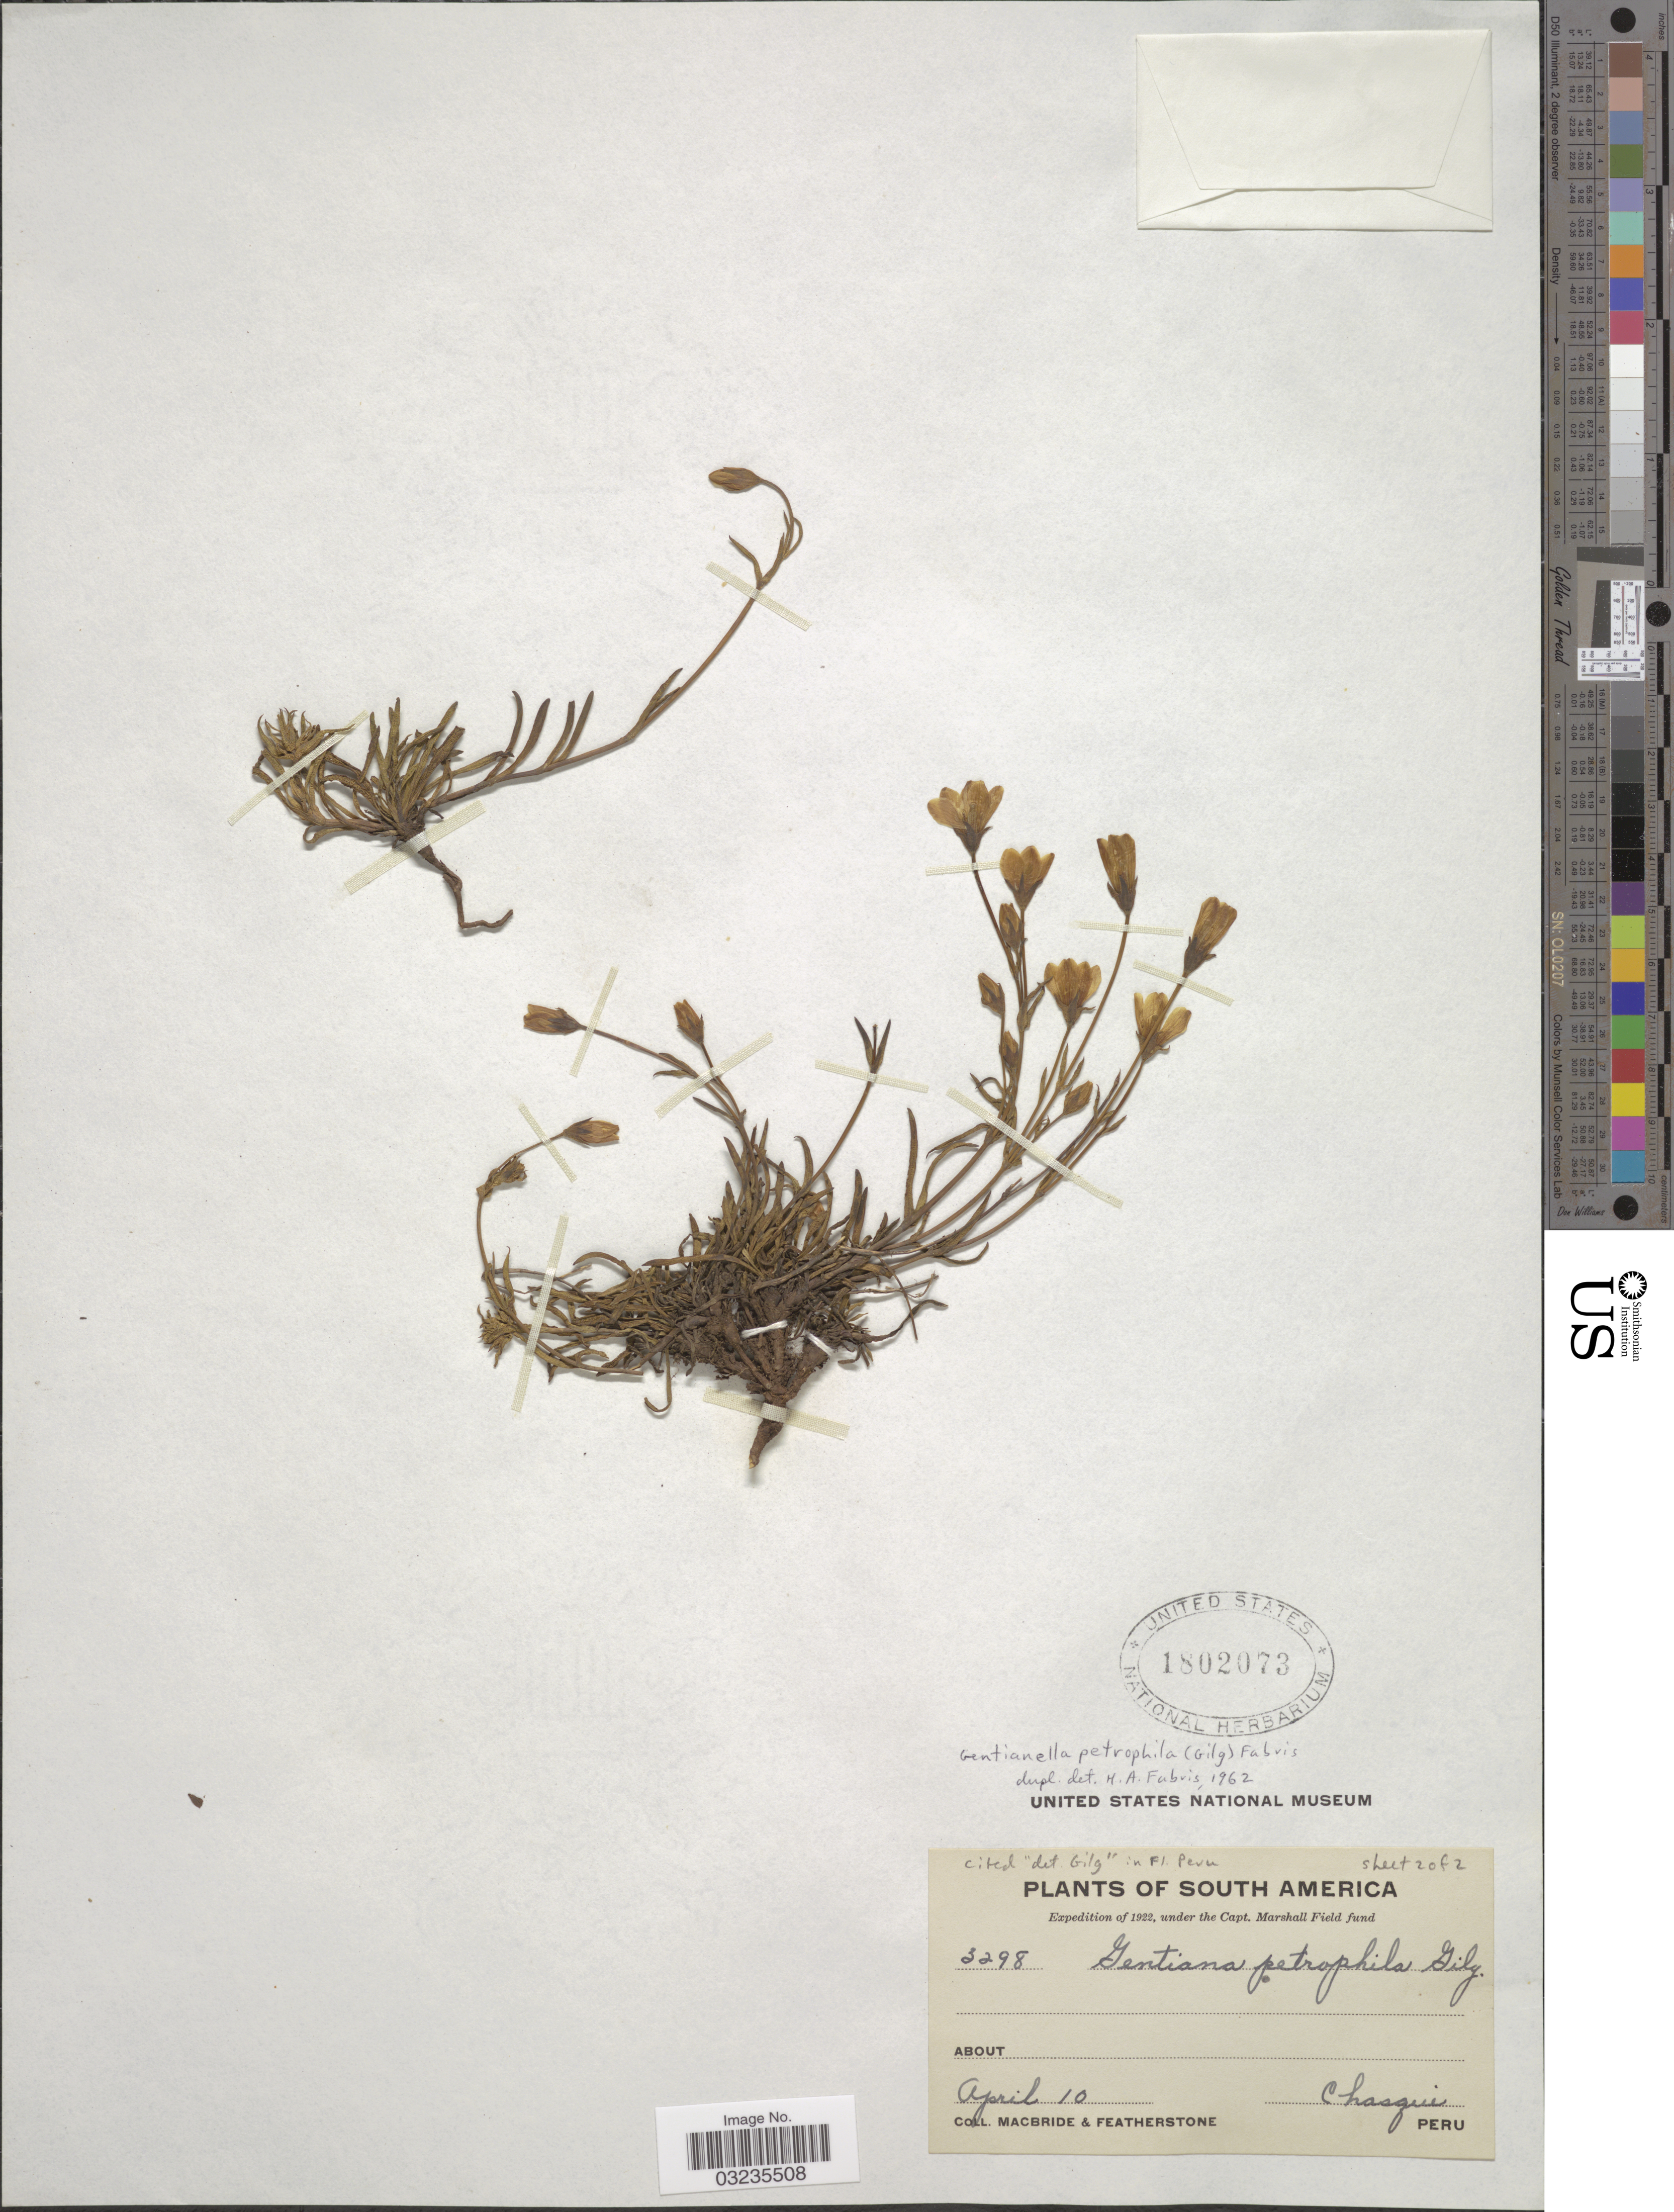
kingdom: Plantae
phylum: Tracheophyta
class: Magnoliopsida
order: Gentianales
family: Gentianaceae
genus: Gentiana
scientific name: Gentiana petrophila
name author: Gilg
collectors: Macbride, -- & -. Featherstone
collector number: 3298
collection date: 1922-04-10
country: Peru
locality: Chasqui.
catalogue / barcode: US 1802073